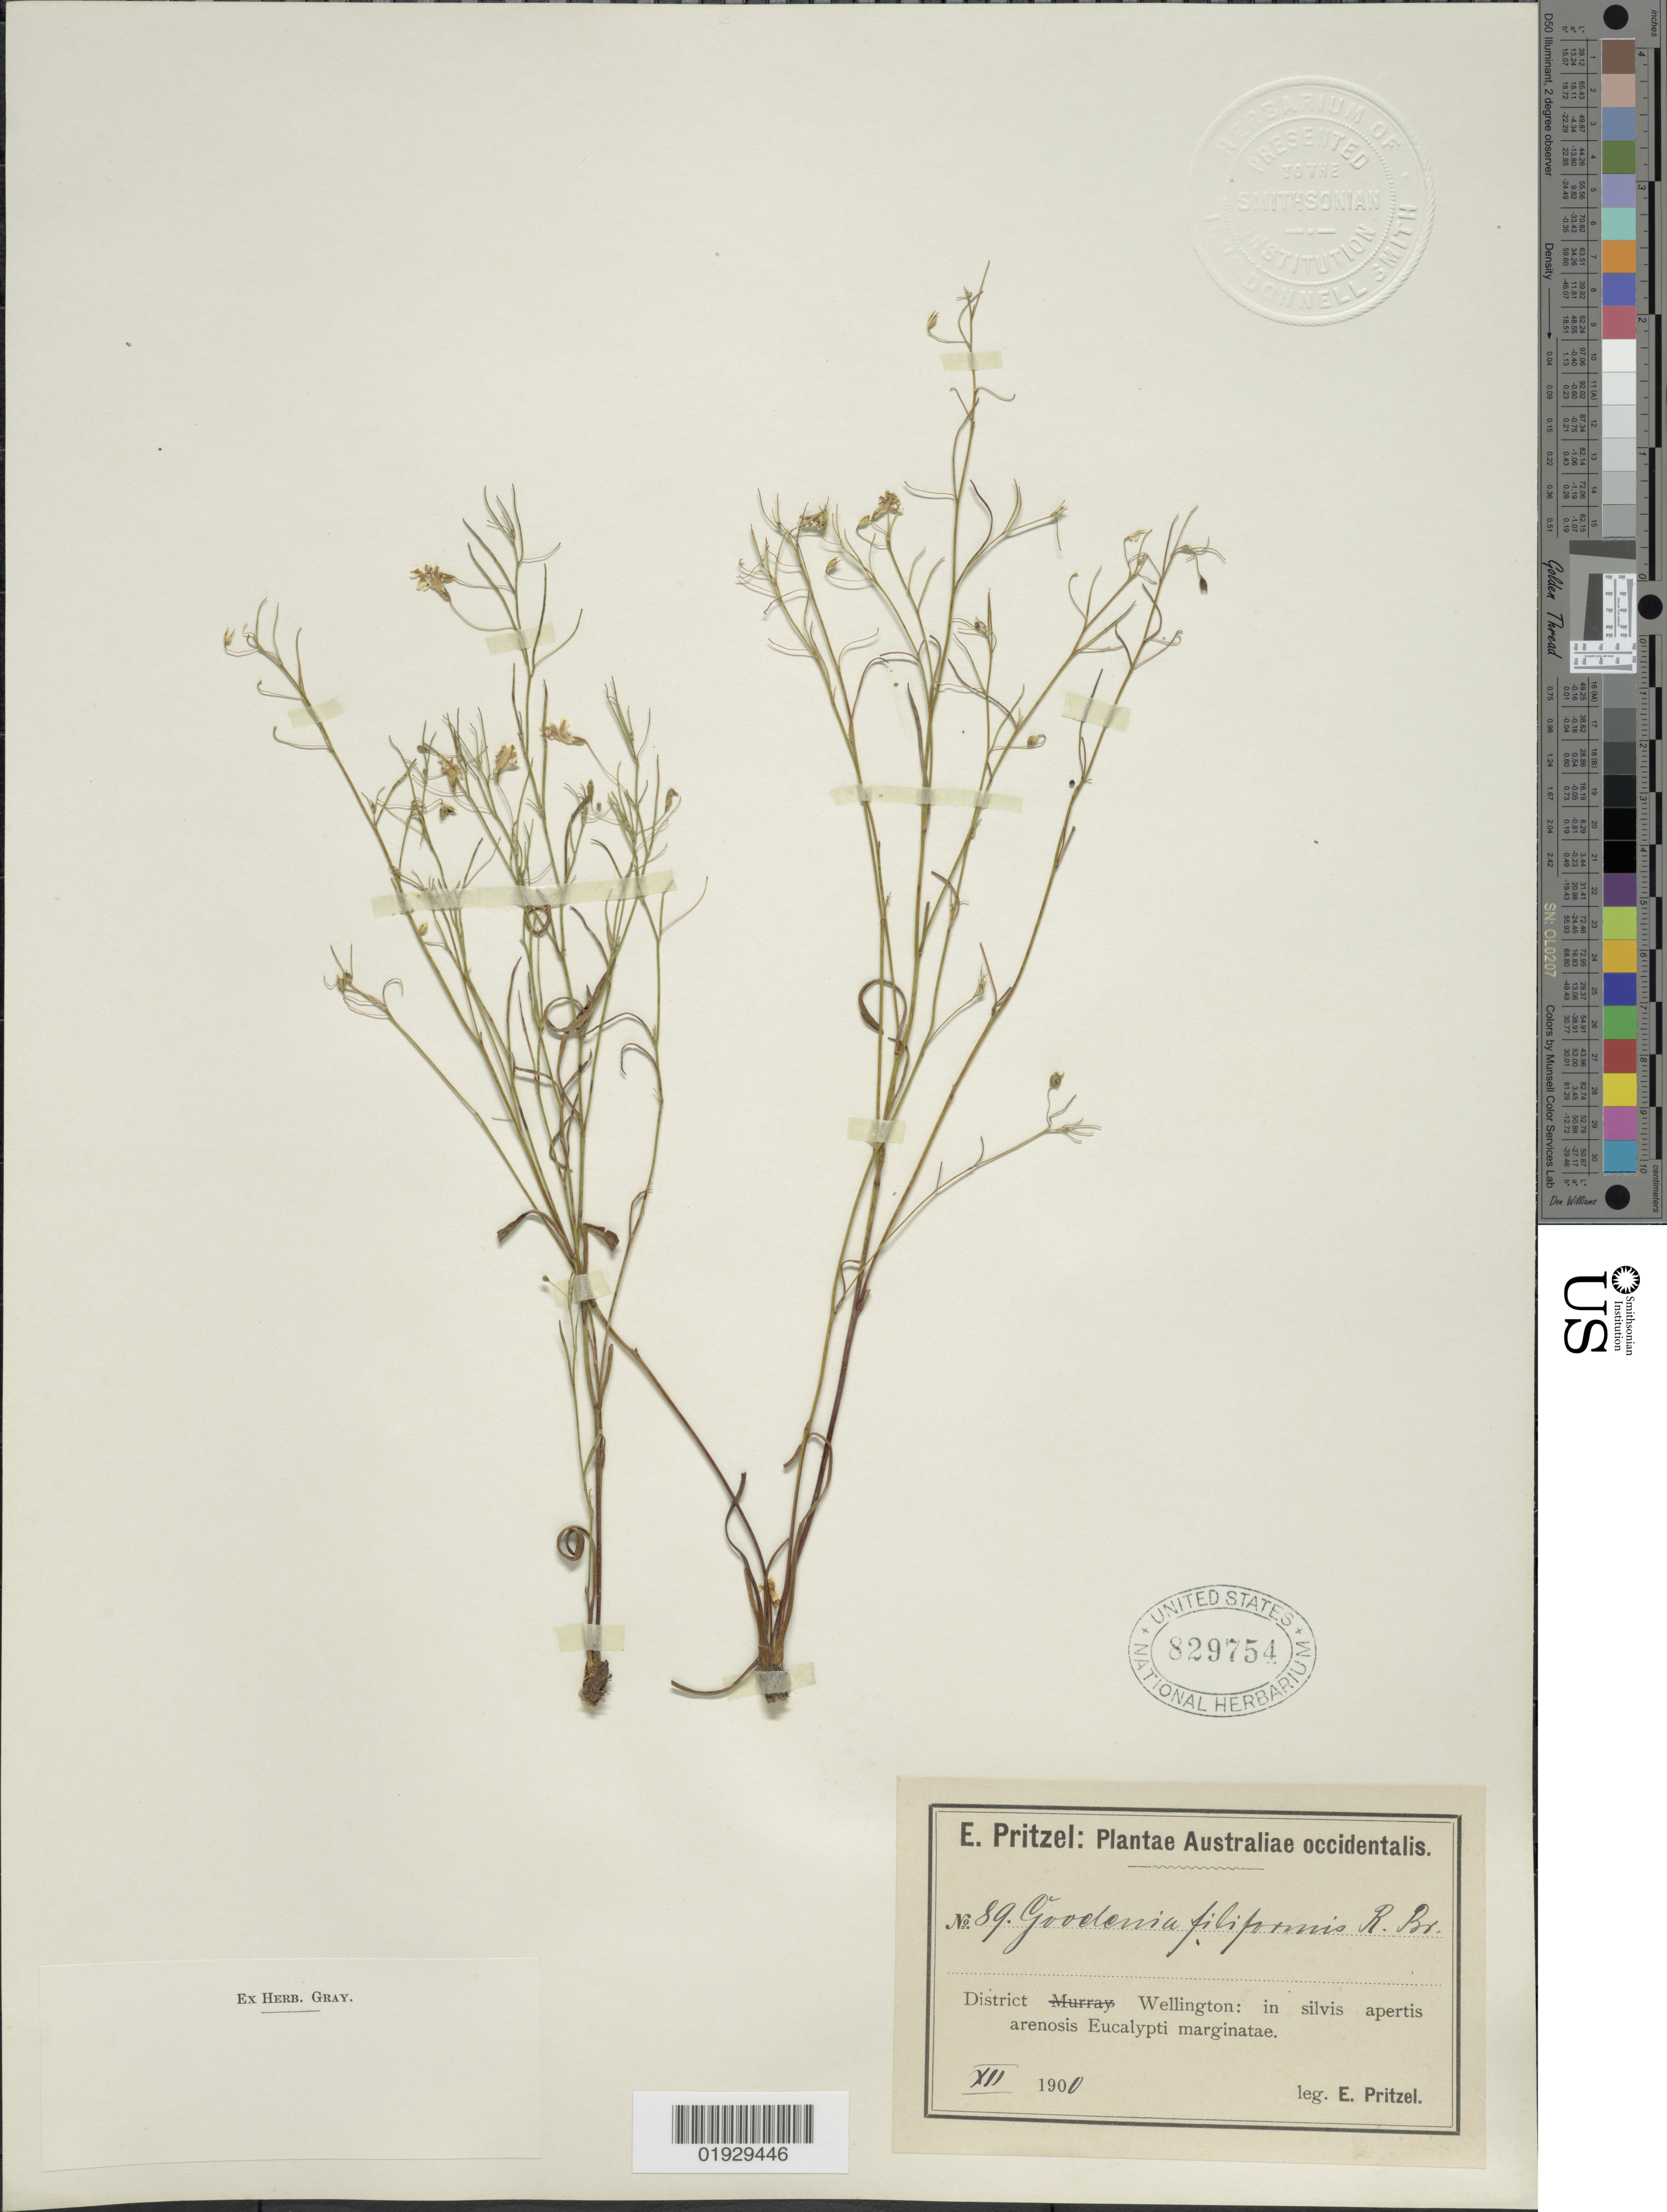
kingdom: Plantae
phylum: Tracheophyta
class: Magnoliopsida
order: Asterales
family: Goodeniaceae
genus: Goodenia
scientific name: Goodenia filiformis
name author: R. Br.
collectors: E. G. Pritzel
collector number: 89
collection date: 1900-12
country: Australia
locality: Australiae occidentalis, District Wellington: in silvis apertis arenosis Eucalypti marginatae.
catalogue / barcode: US 829754